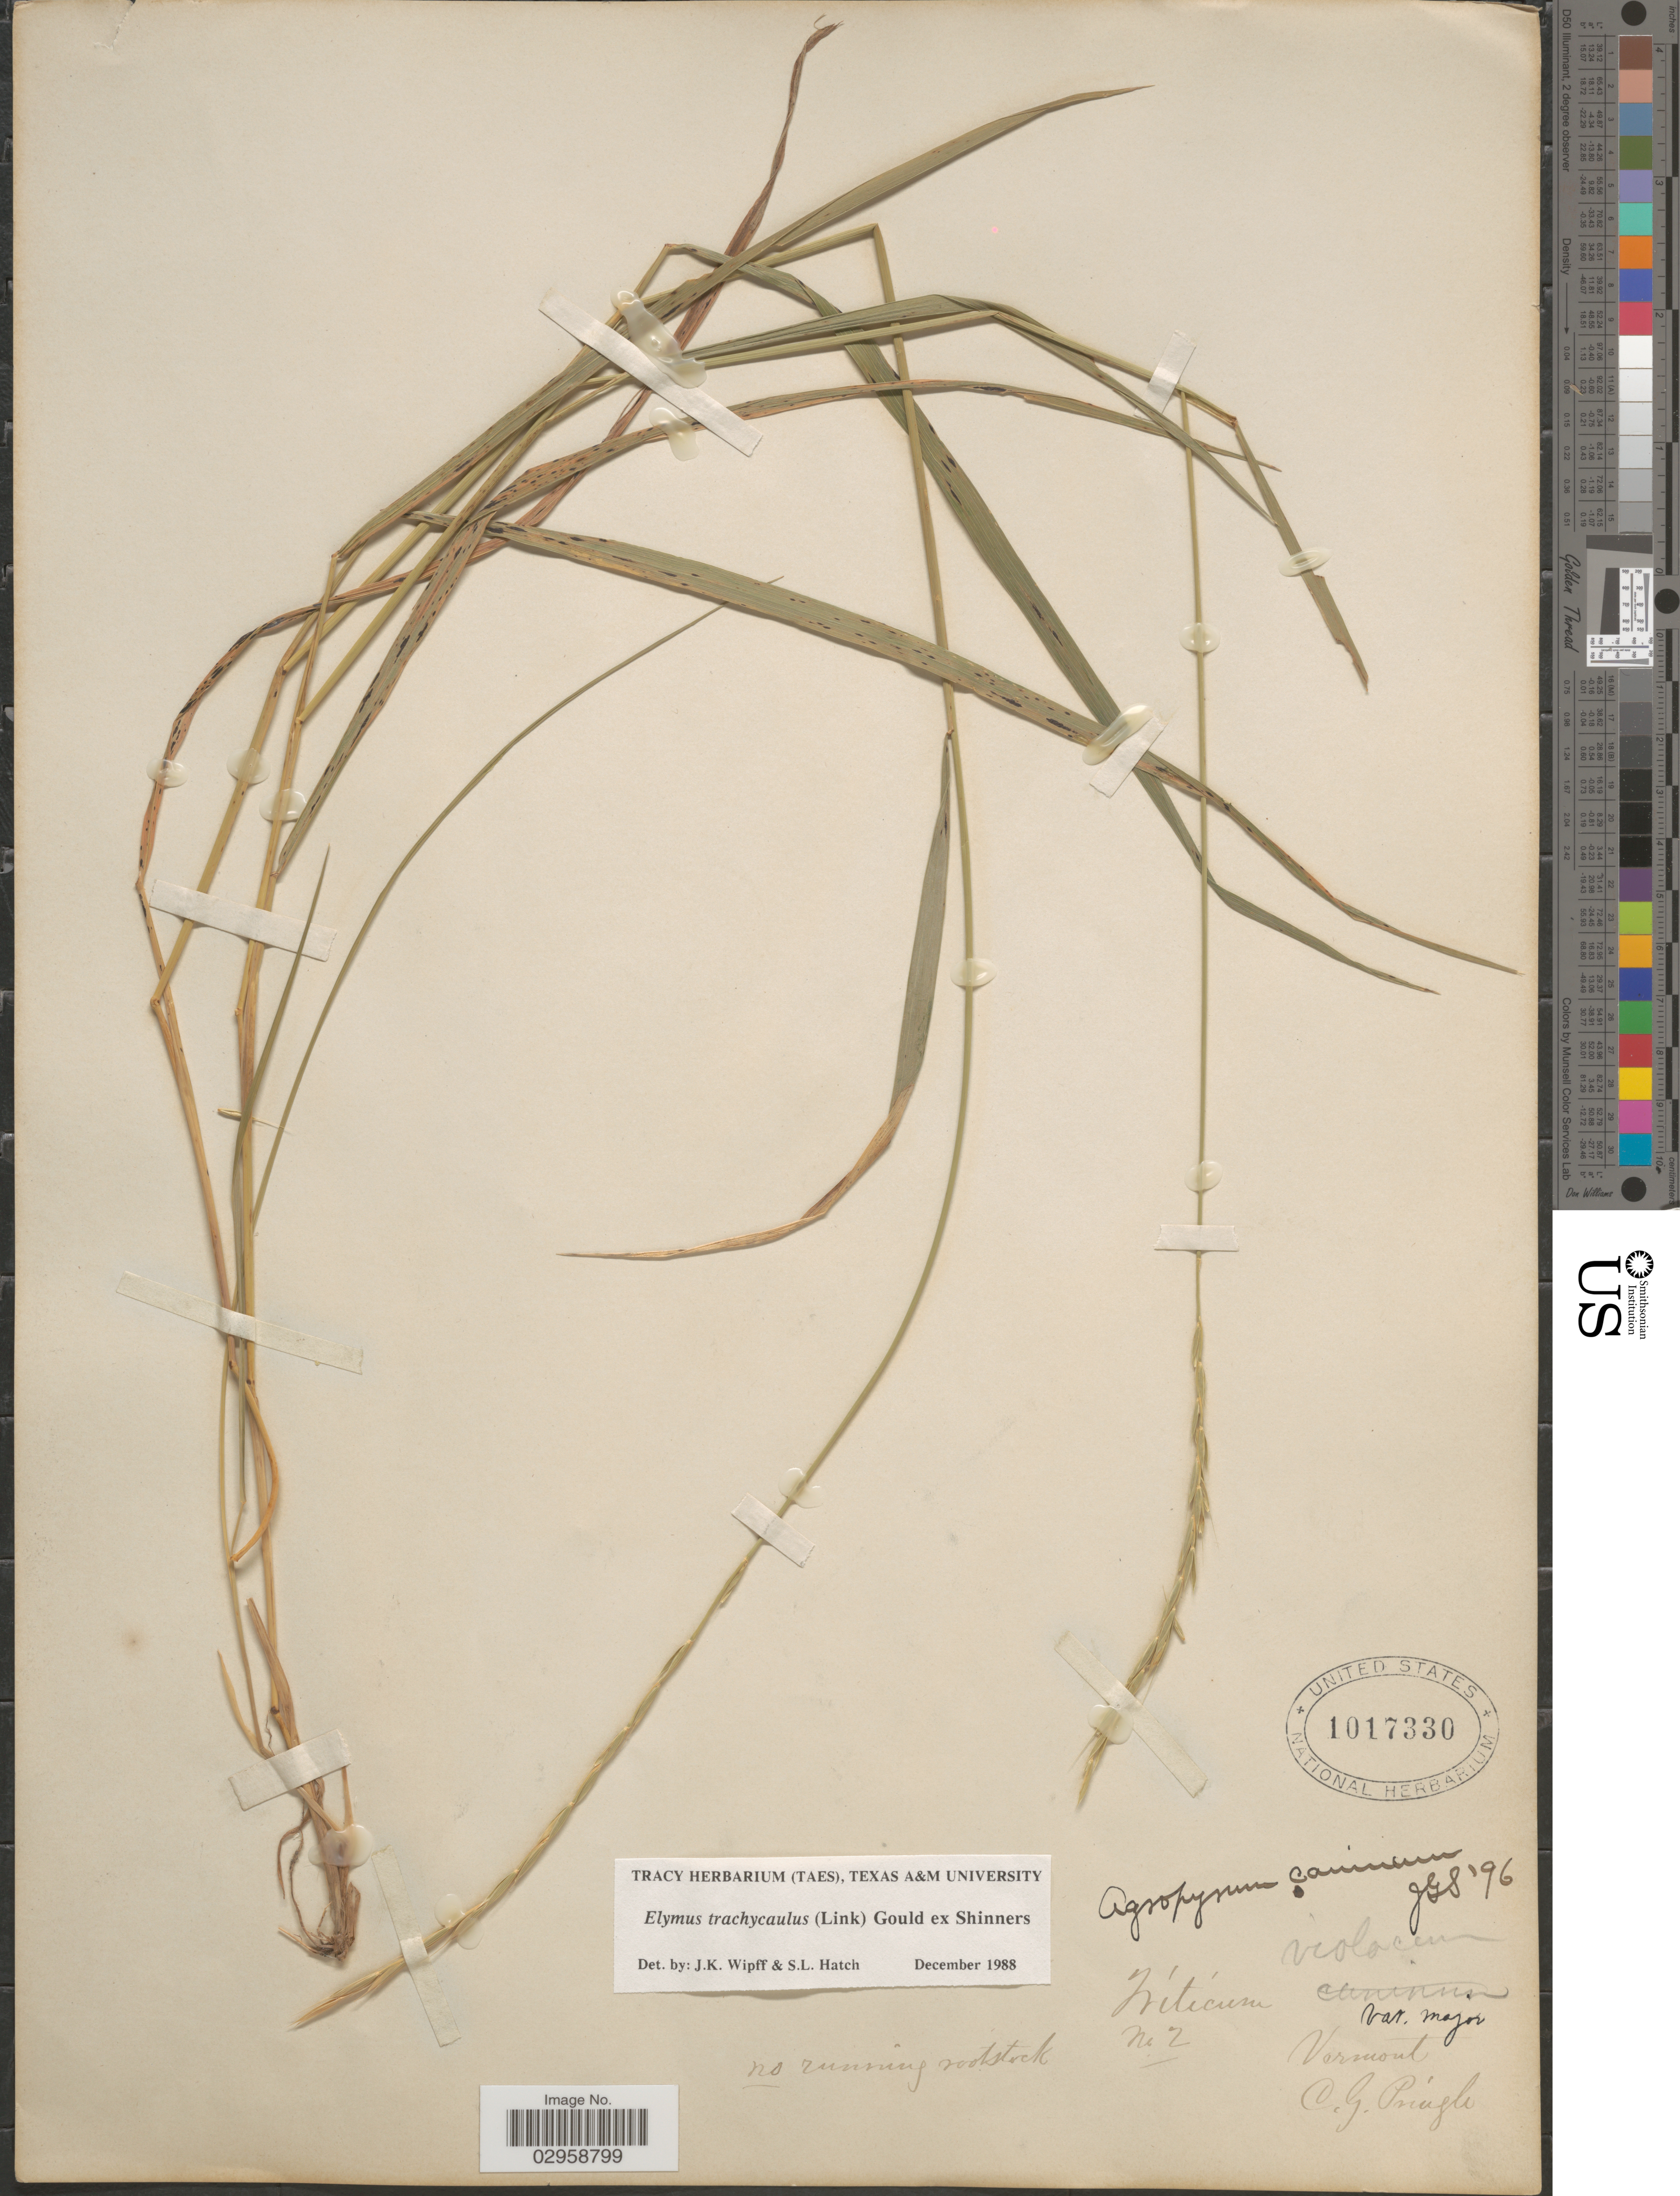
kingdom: Plantae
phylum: Tracheophyta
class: Liliopsida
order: Poales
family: Poaceae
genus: Elymus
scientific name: Elymus trachycaulus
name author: (Link) Gould ex Shinners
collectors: C. G. Pringle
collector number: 2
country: United States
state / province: Vermont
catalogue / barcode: US 1017330